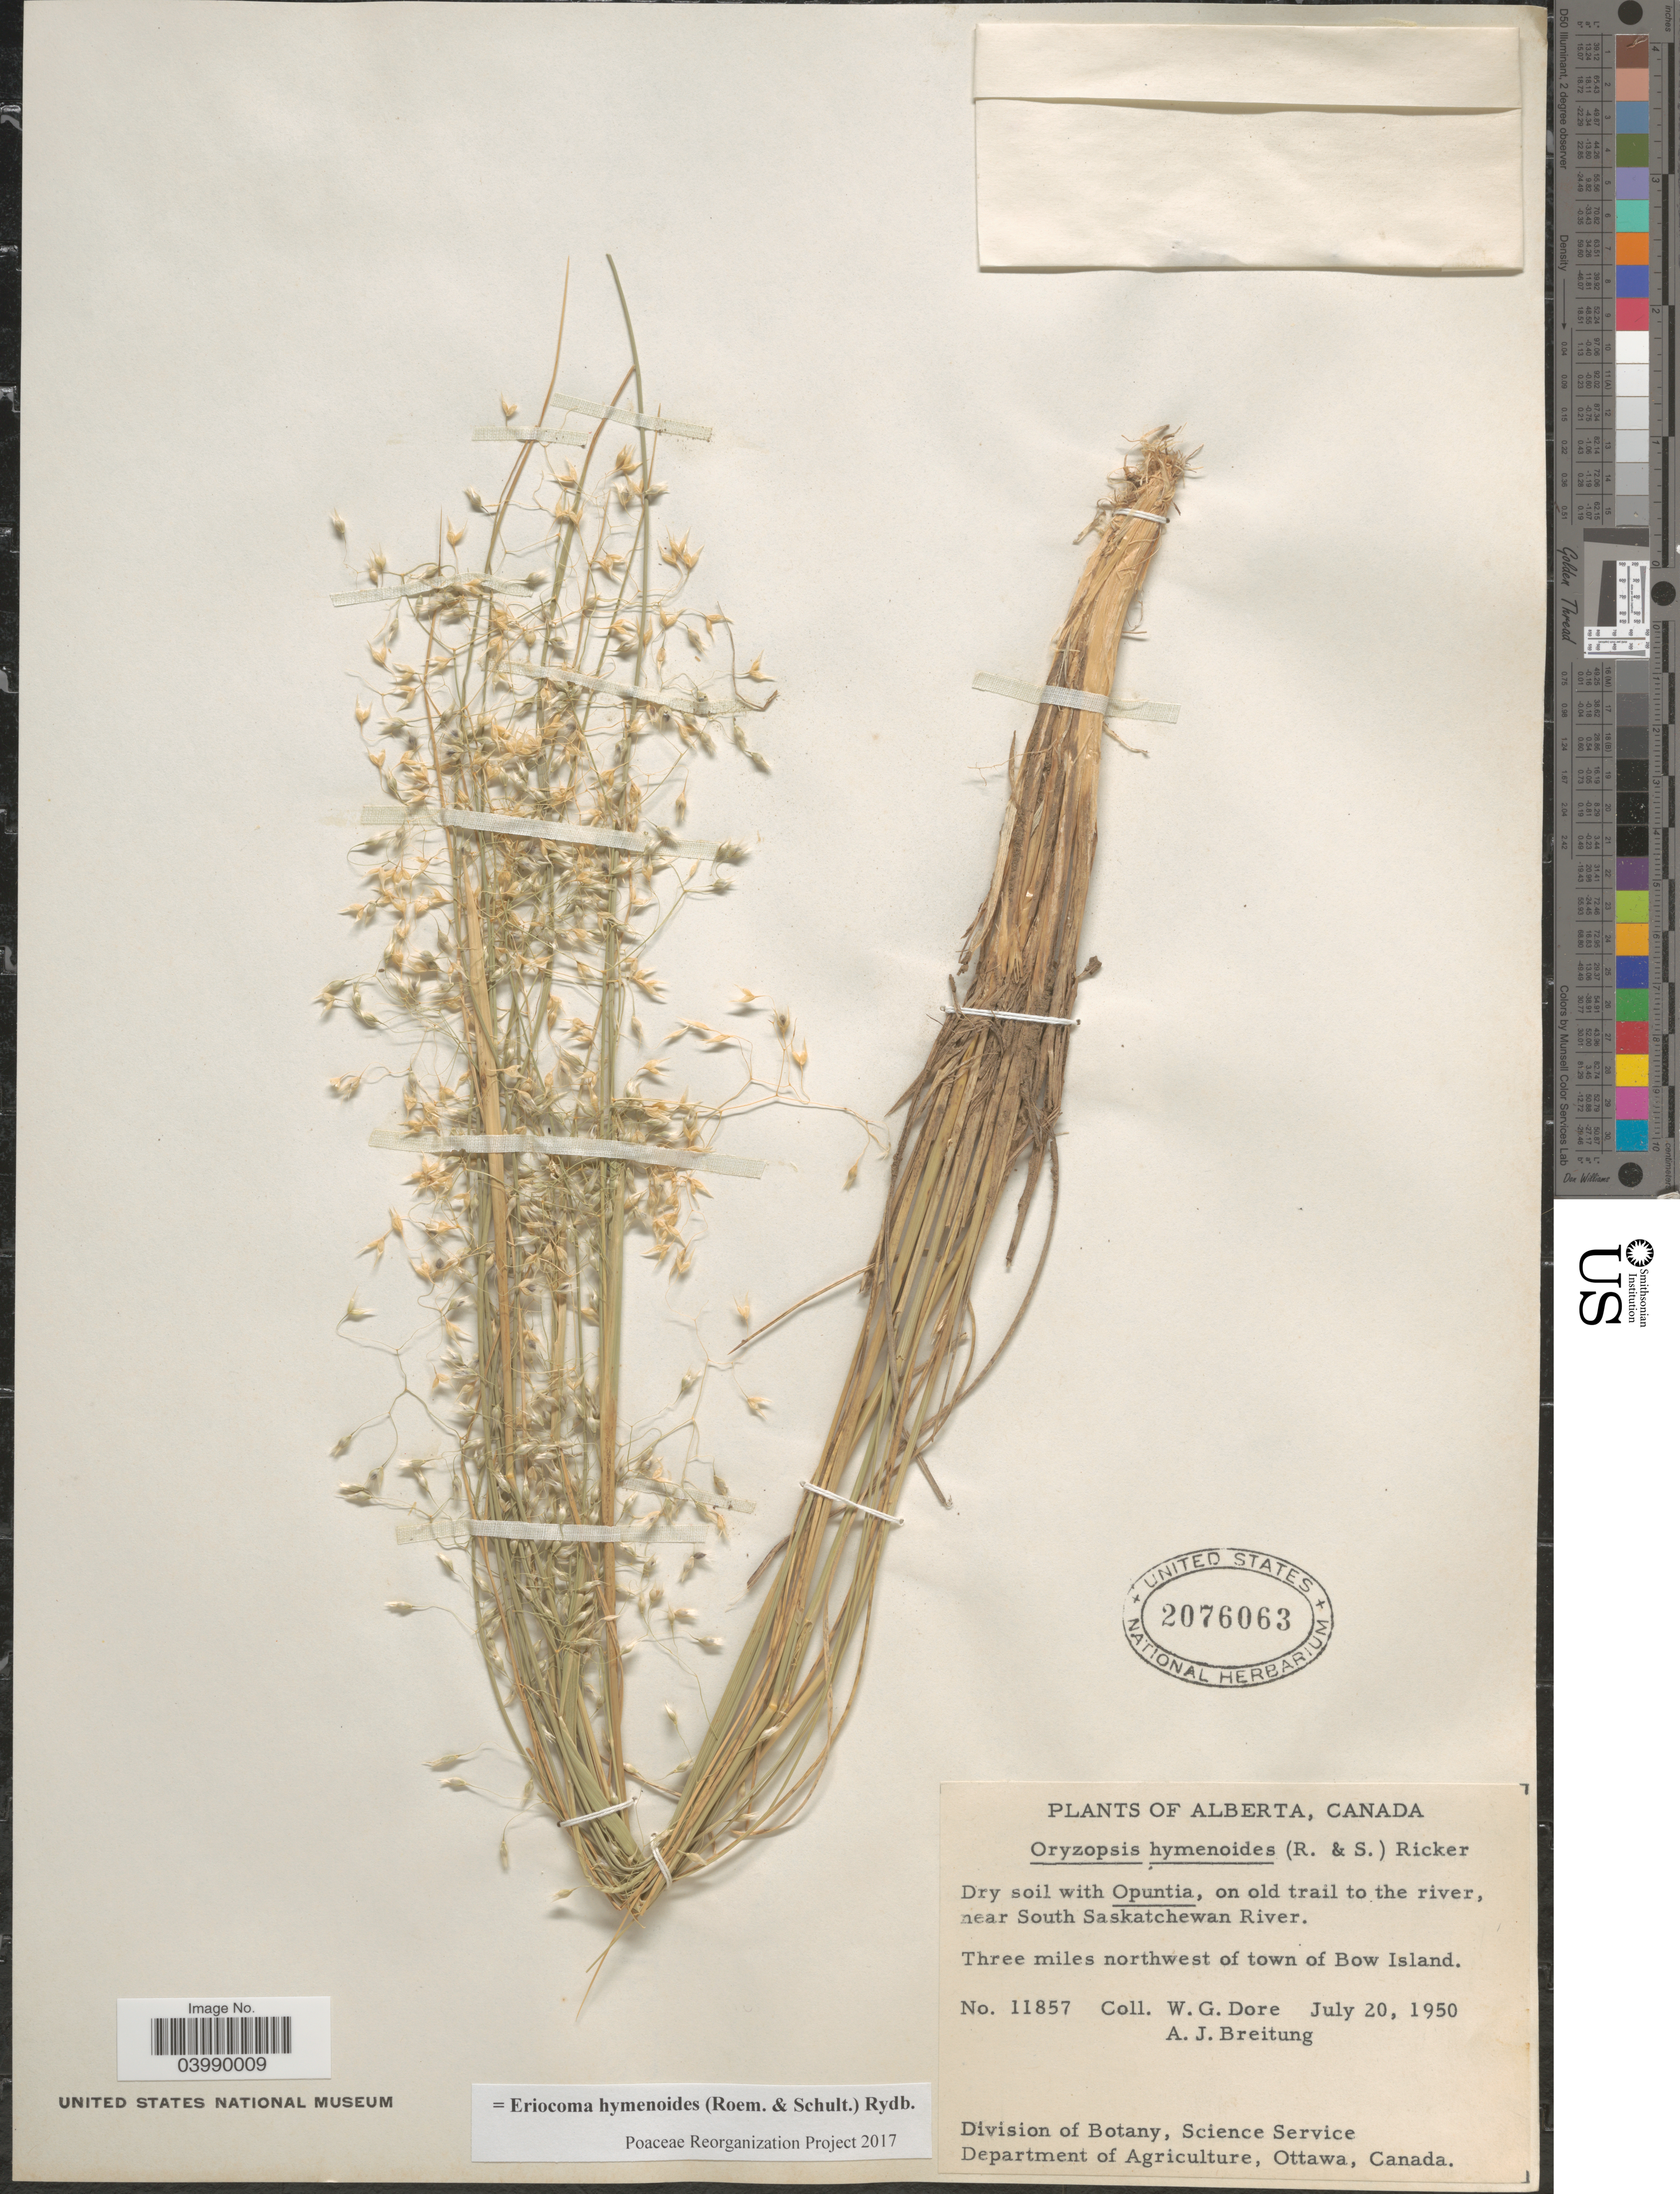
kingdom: Plantae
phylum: Tracheophyta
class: Liliopsida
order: Poales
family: Poaceae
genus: Eriocoma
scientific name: Eriocoma hymenoides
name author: (Roem. & Schult.) Rydb.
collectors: W. Dore & A. Breitung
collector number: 11857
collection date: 1950-07-20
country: Canada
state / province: Alberta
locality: On old trail to the river, near South Saskatchewan River. Three miles northwest of town of Bow Island.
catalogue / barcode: US 2076063